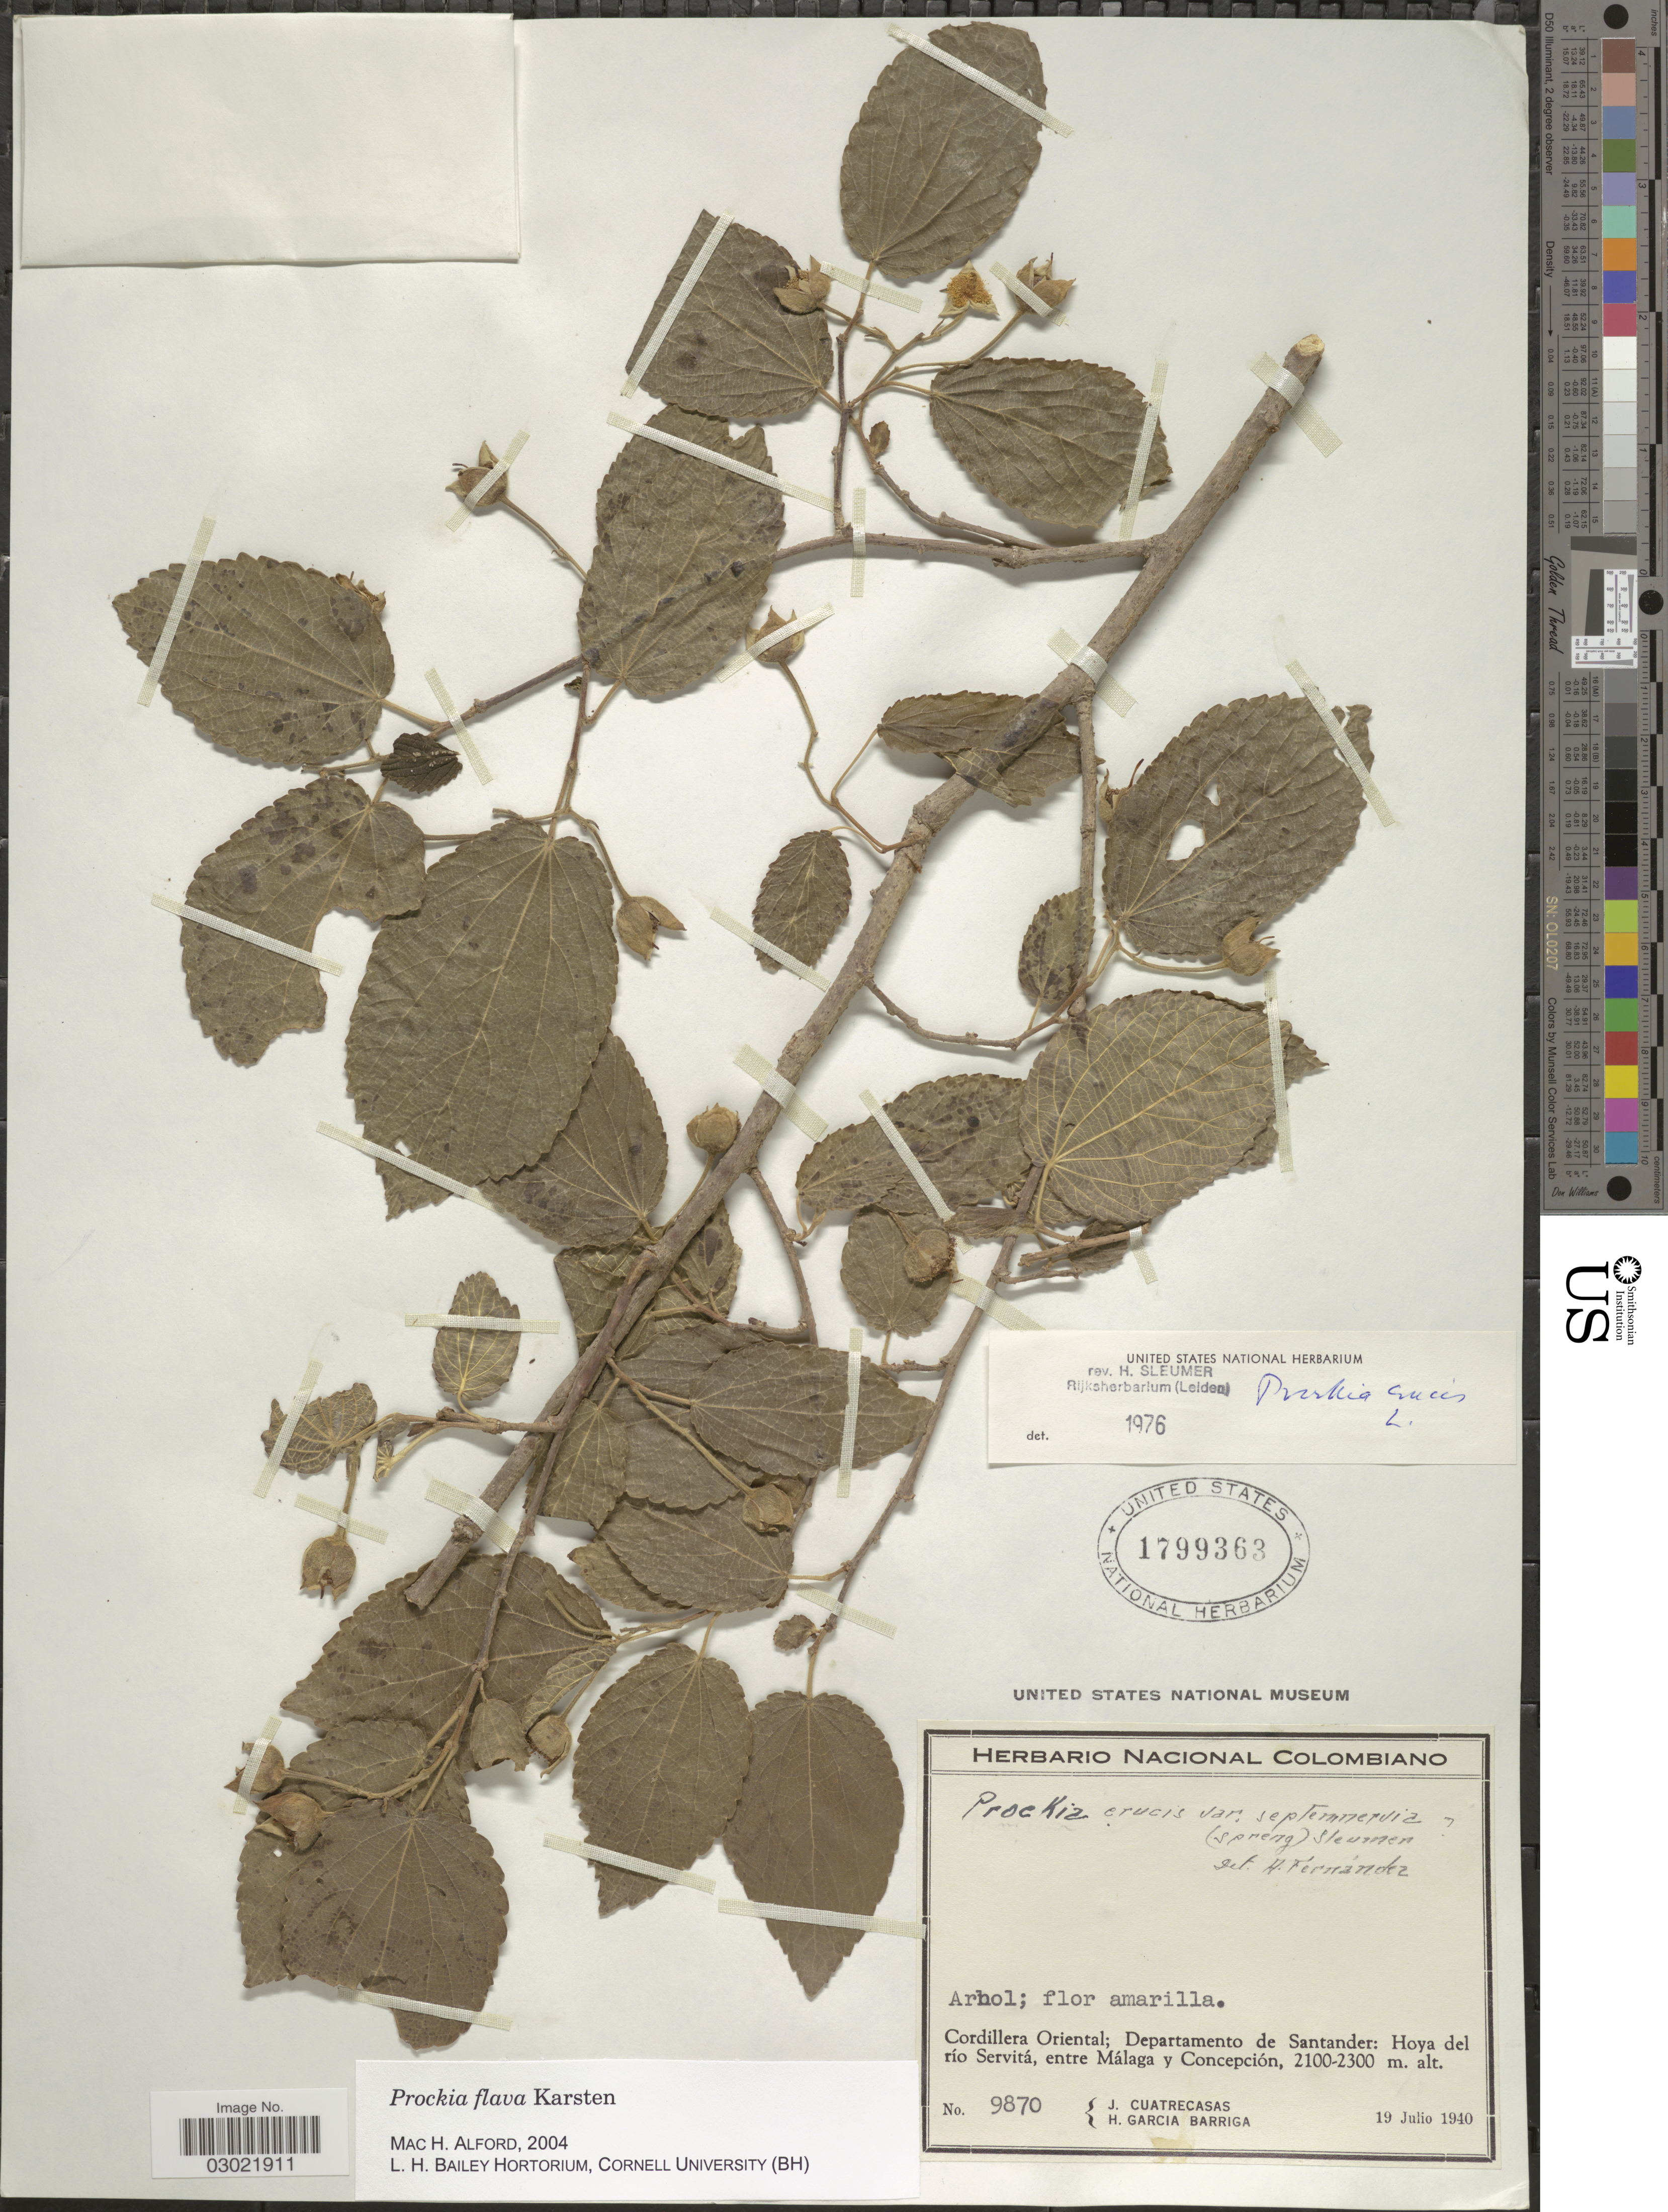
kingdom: Plantae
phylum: Tracheophyta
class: Magnoliopsida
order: Malpighiales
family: Salicaceae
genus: Prockia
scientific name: Prockia flava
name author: H. Karst.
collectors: J. Cuatrecasas & H. García Barriga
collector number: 9870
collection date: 1940-07-19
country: Colombia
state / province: Santander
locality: Cordillera Oriental: Departamento de Santander: Hoya del río Servitá, entre Málaga y Concepción.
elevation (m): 2100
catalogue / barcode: US 1799363